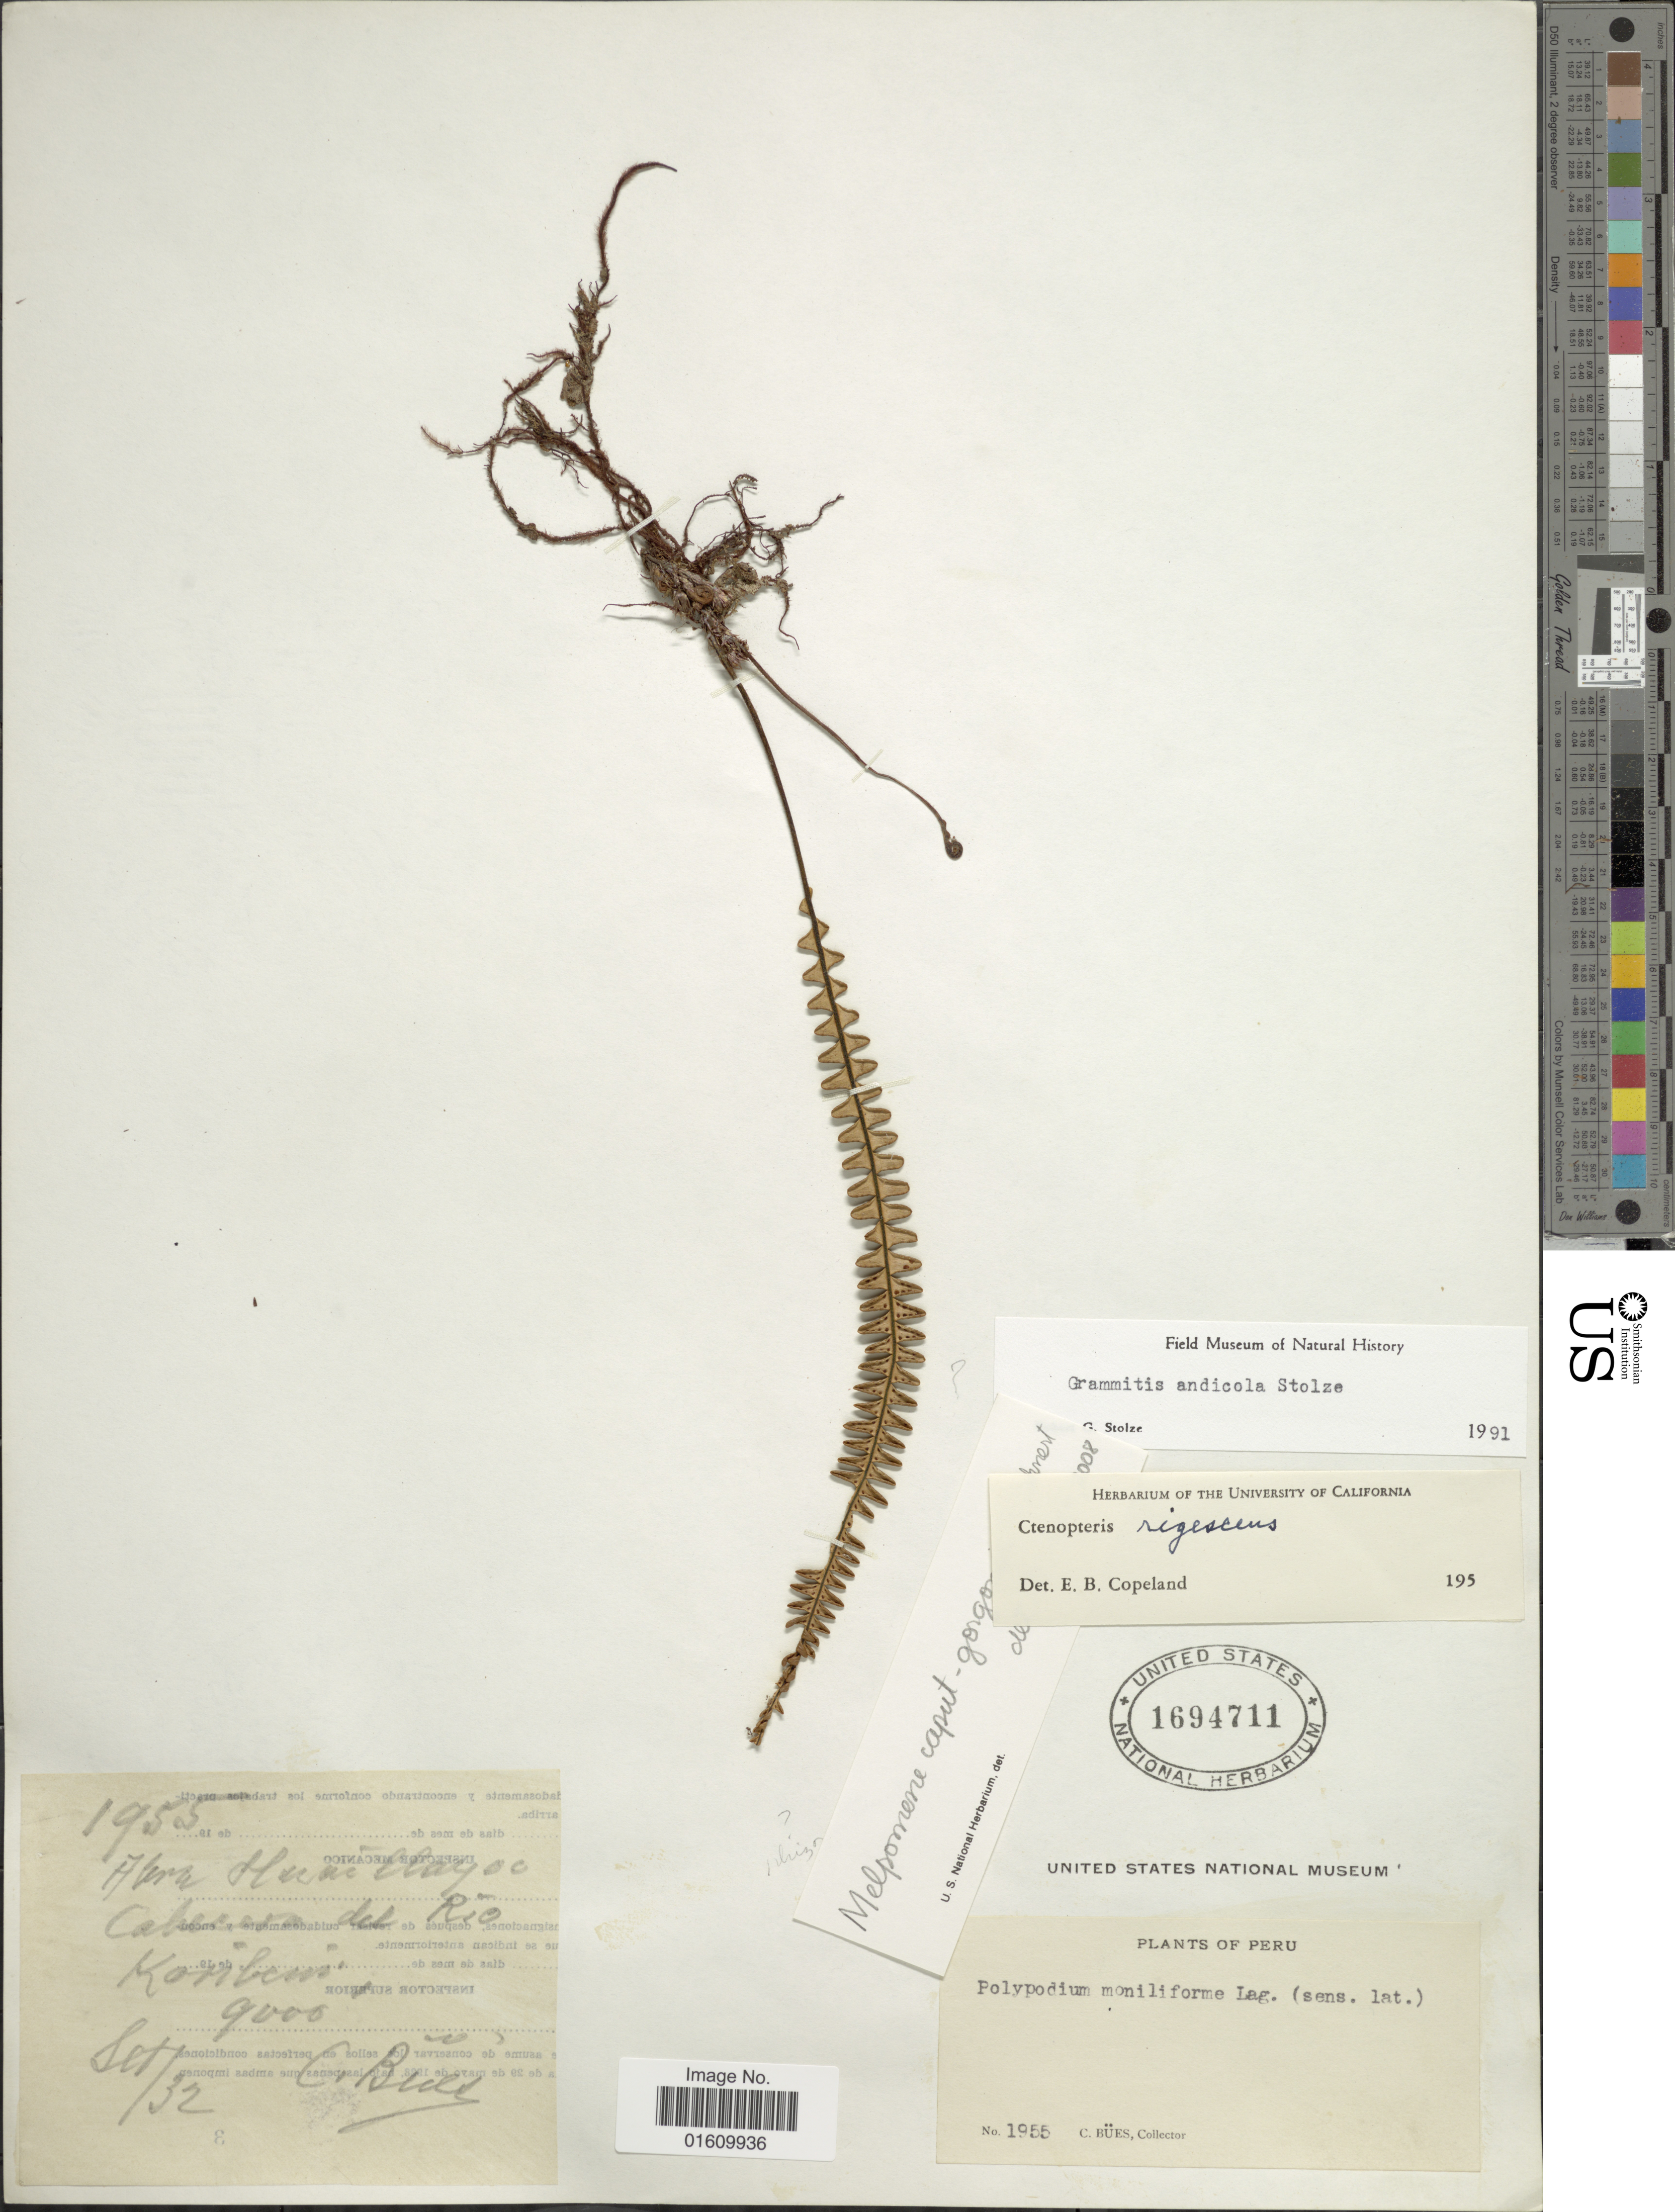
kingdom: Plantae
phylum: Tracheophyta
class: Polypodiopsida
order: Polypodiales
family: Polypodiaceae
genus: Melpomene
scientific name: Melpomene flabelliformis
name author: (Poir.) A.R. Sm. & R.C. Moran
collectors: C. Bues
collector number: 1955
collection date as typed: Transcribed d/m/y: /9/32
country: Peru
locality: Abra Huaillayoc. Cabecera del Rio Koribeni.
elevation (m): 2743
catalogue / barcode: US 1694711